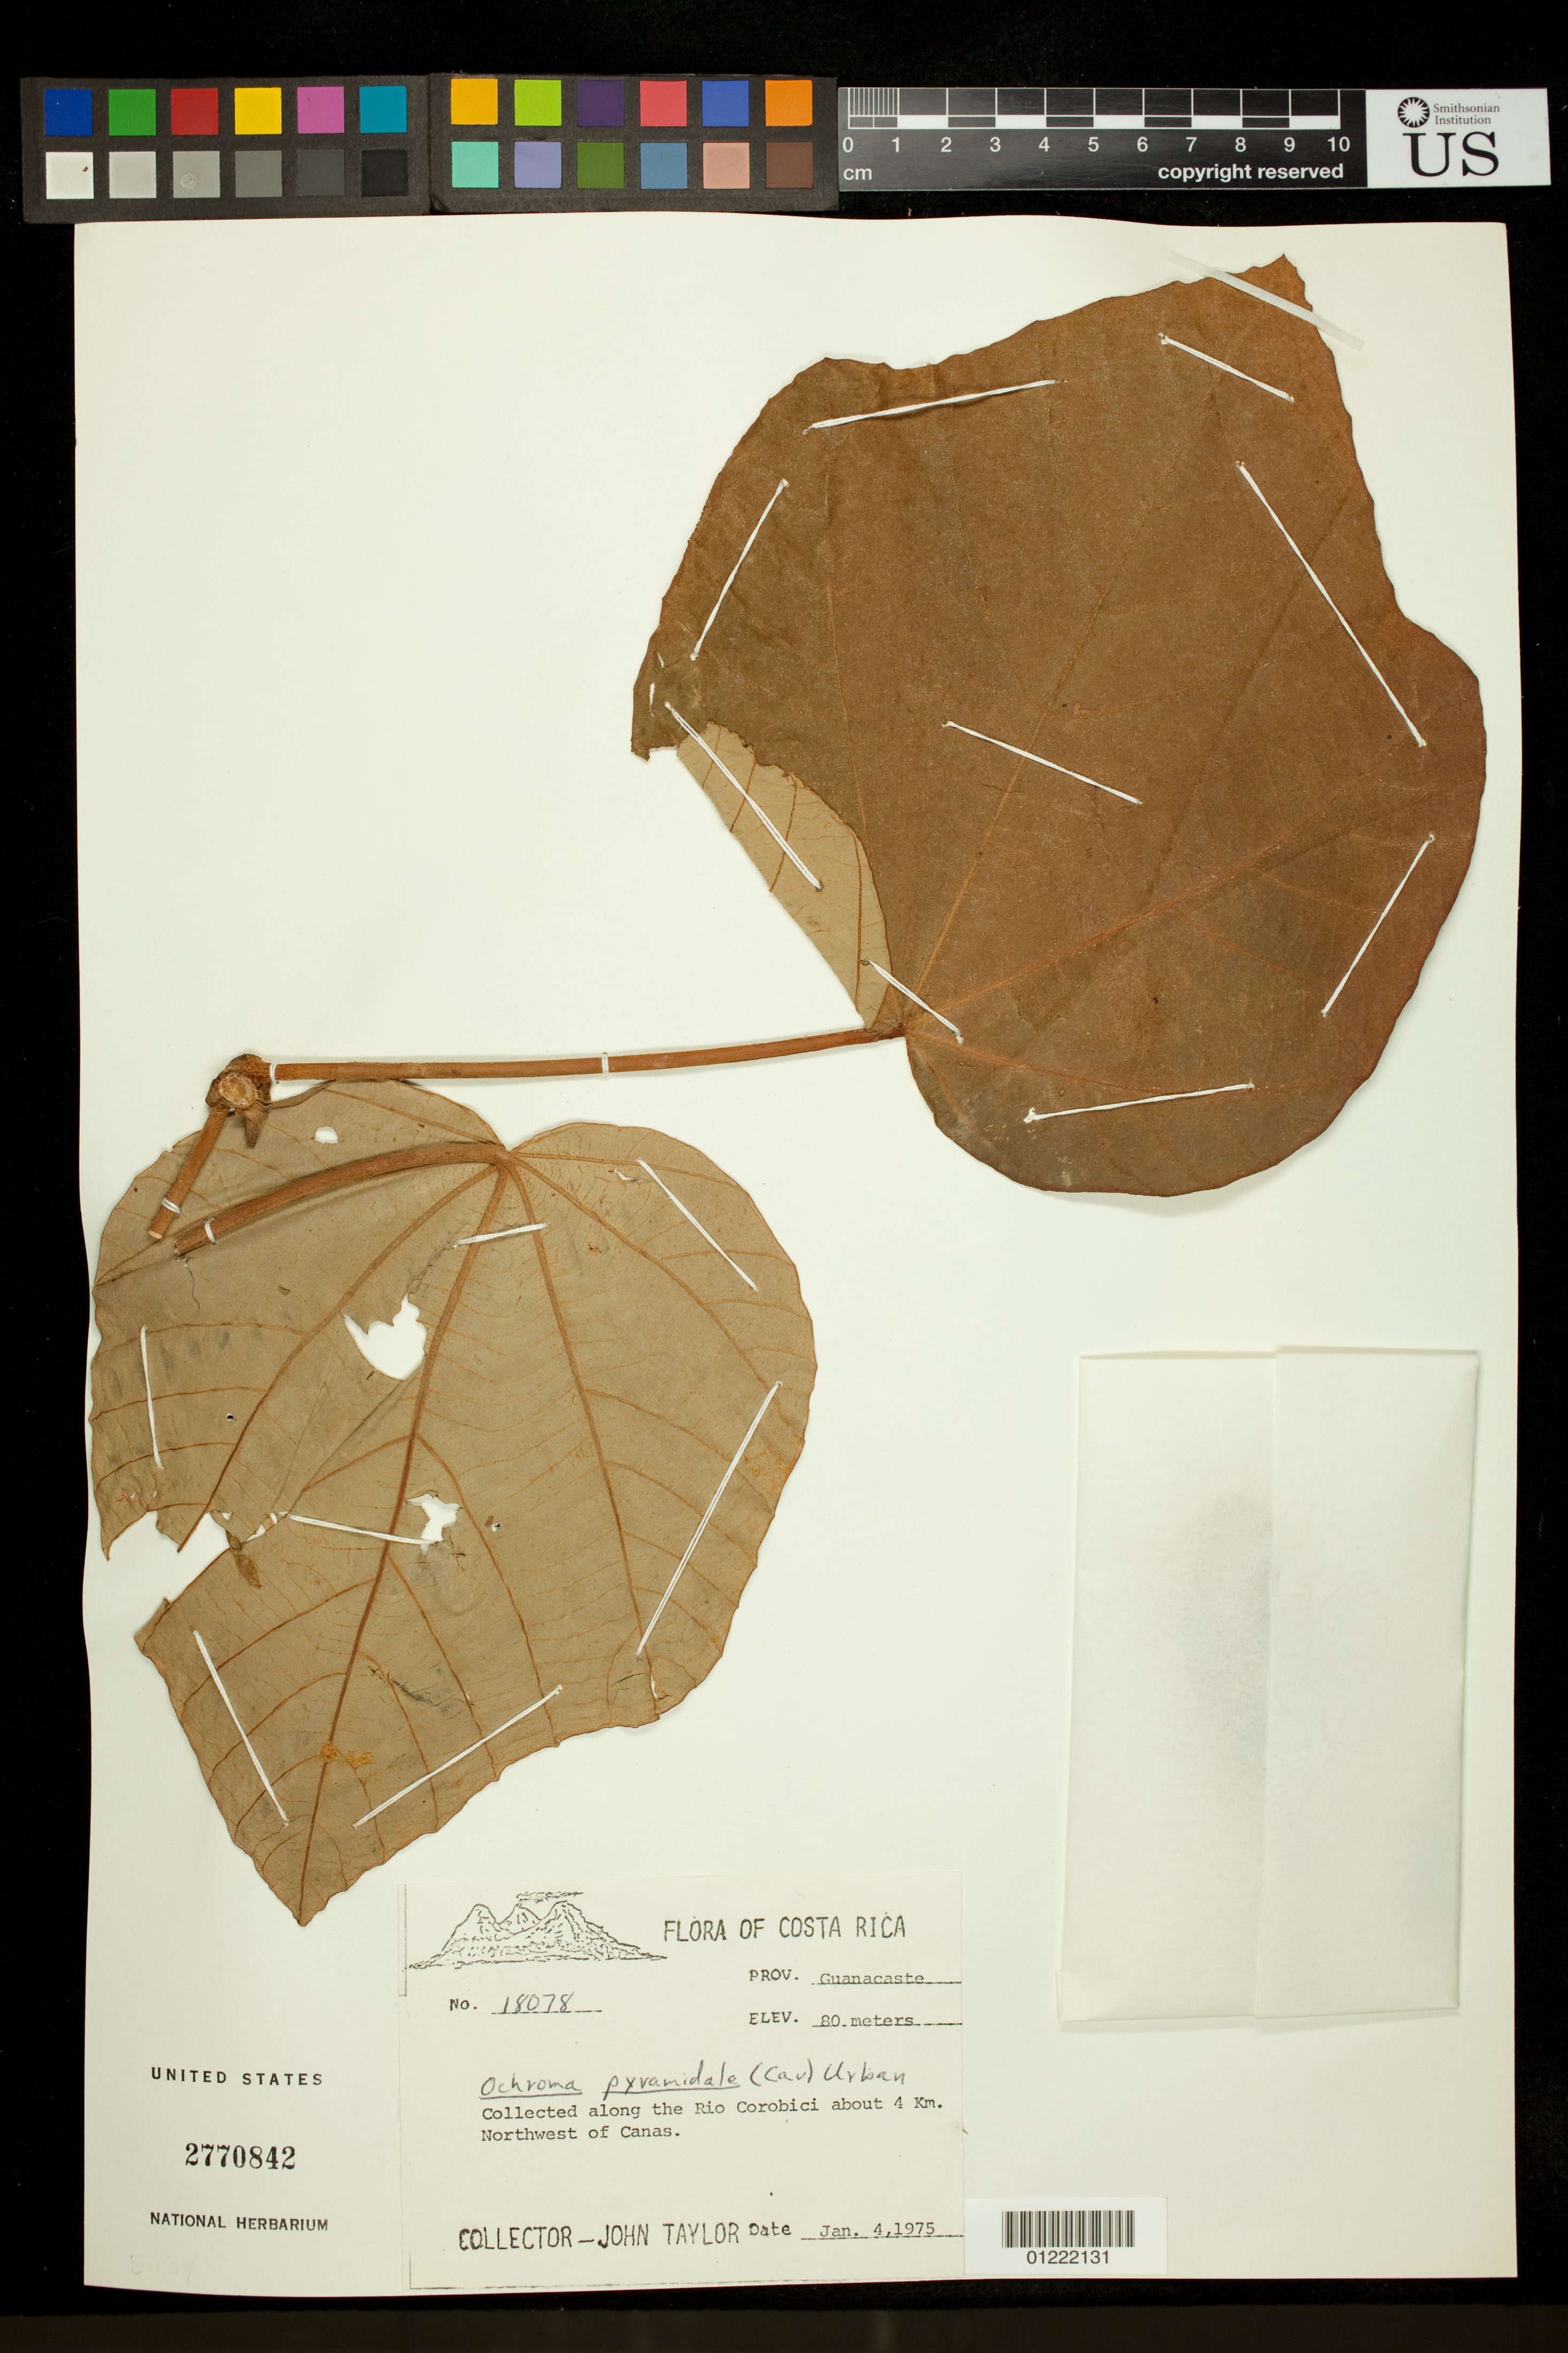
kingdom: Plantae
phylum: Tracheophyta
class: Magnoliopsida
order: Malvales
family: Malvaceae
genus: Ochroma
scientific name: Ochroma pyramidale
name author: (Cav. ex Lam.) Urb.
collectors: J. Taylor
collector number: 18078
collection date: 1975-01-04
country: Costa Rica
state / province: Guanacaste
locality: Collected along the Rio Corobici about 4 Km. Northwest of Canas.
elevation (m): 80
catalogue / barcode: US 2770842